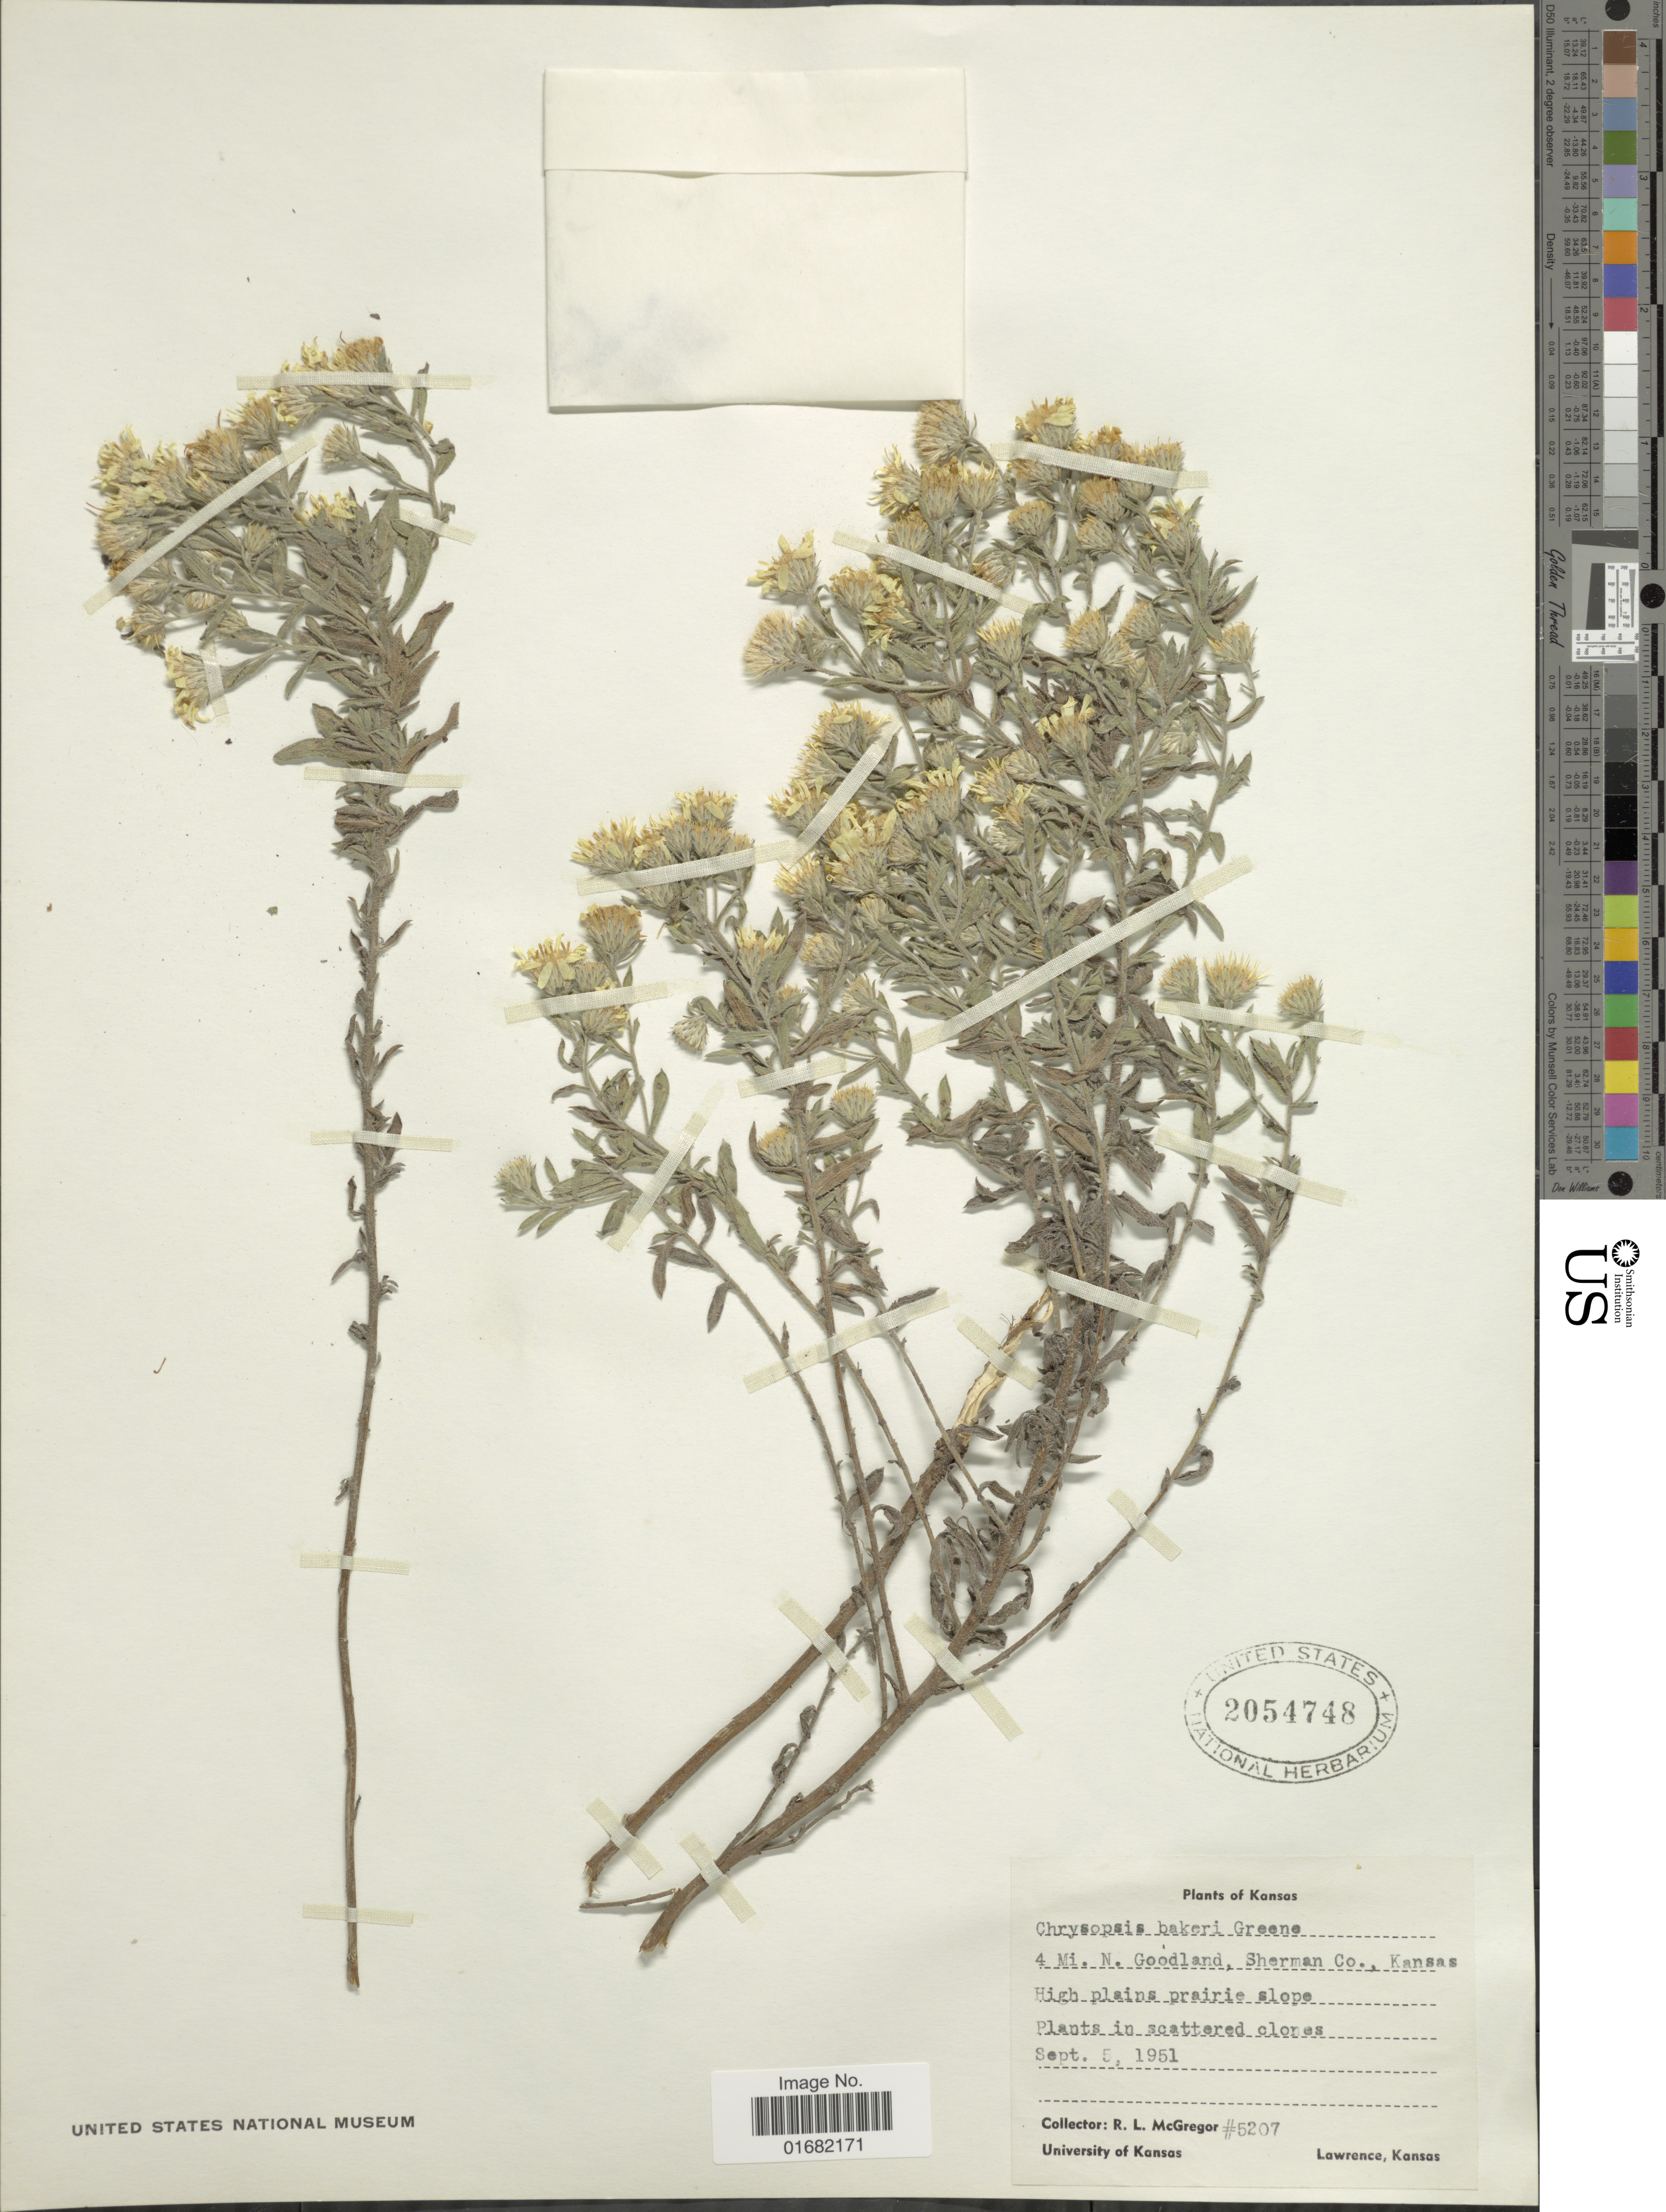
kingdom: Plantae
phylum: Tracheophyta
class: Magnoliopsida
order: Asterales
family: Asteraceae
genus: Heterotheca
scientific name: Heterotheca bakeri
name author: Greene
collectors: R. McGregor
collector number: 5207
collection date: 1951-09-05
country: United States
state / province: Kansas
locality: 4 Mi. N. Goodland, Sherman Co.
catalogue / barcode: US 2054748